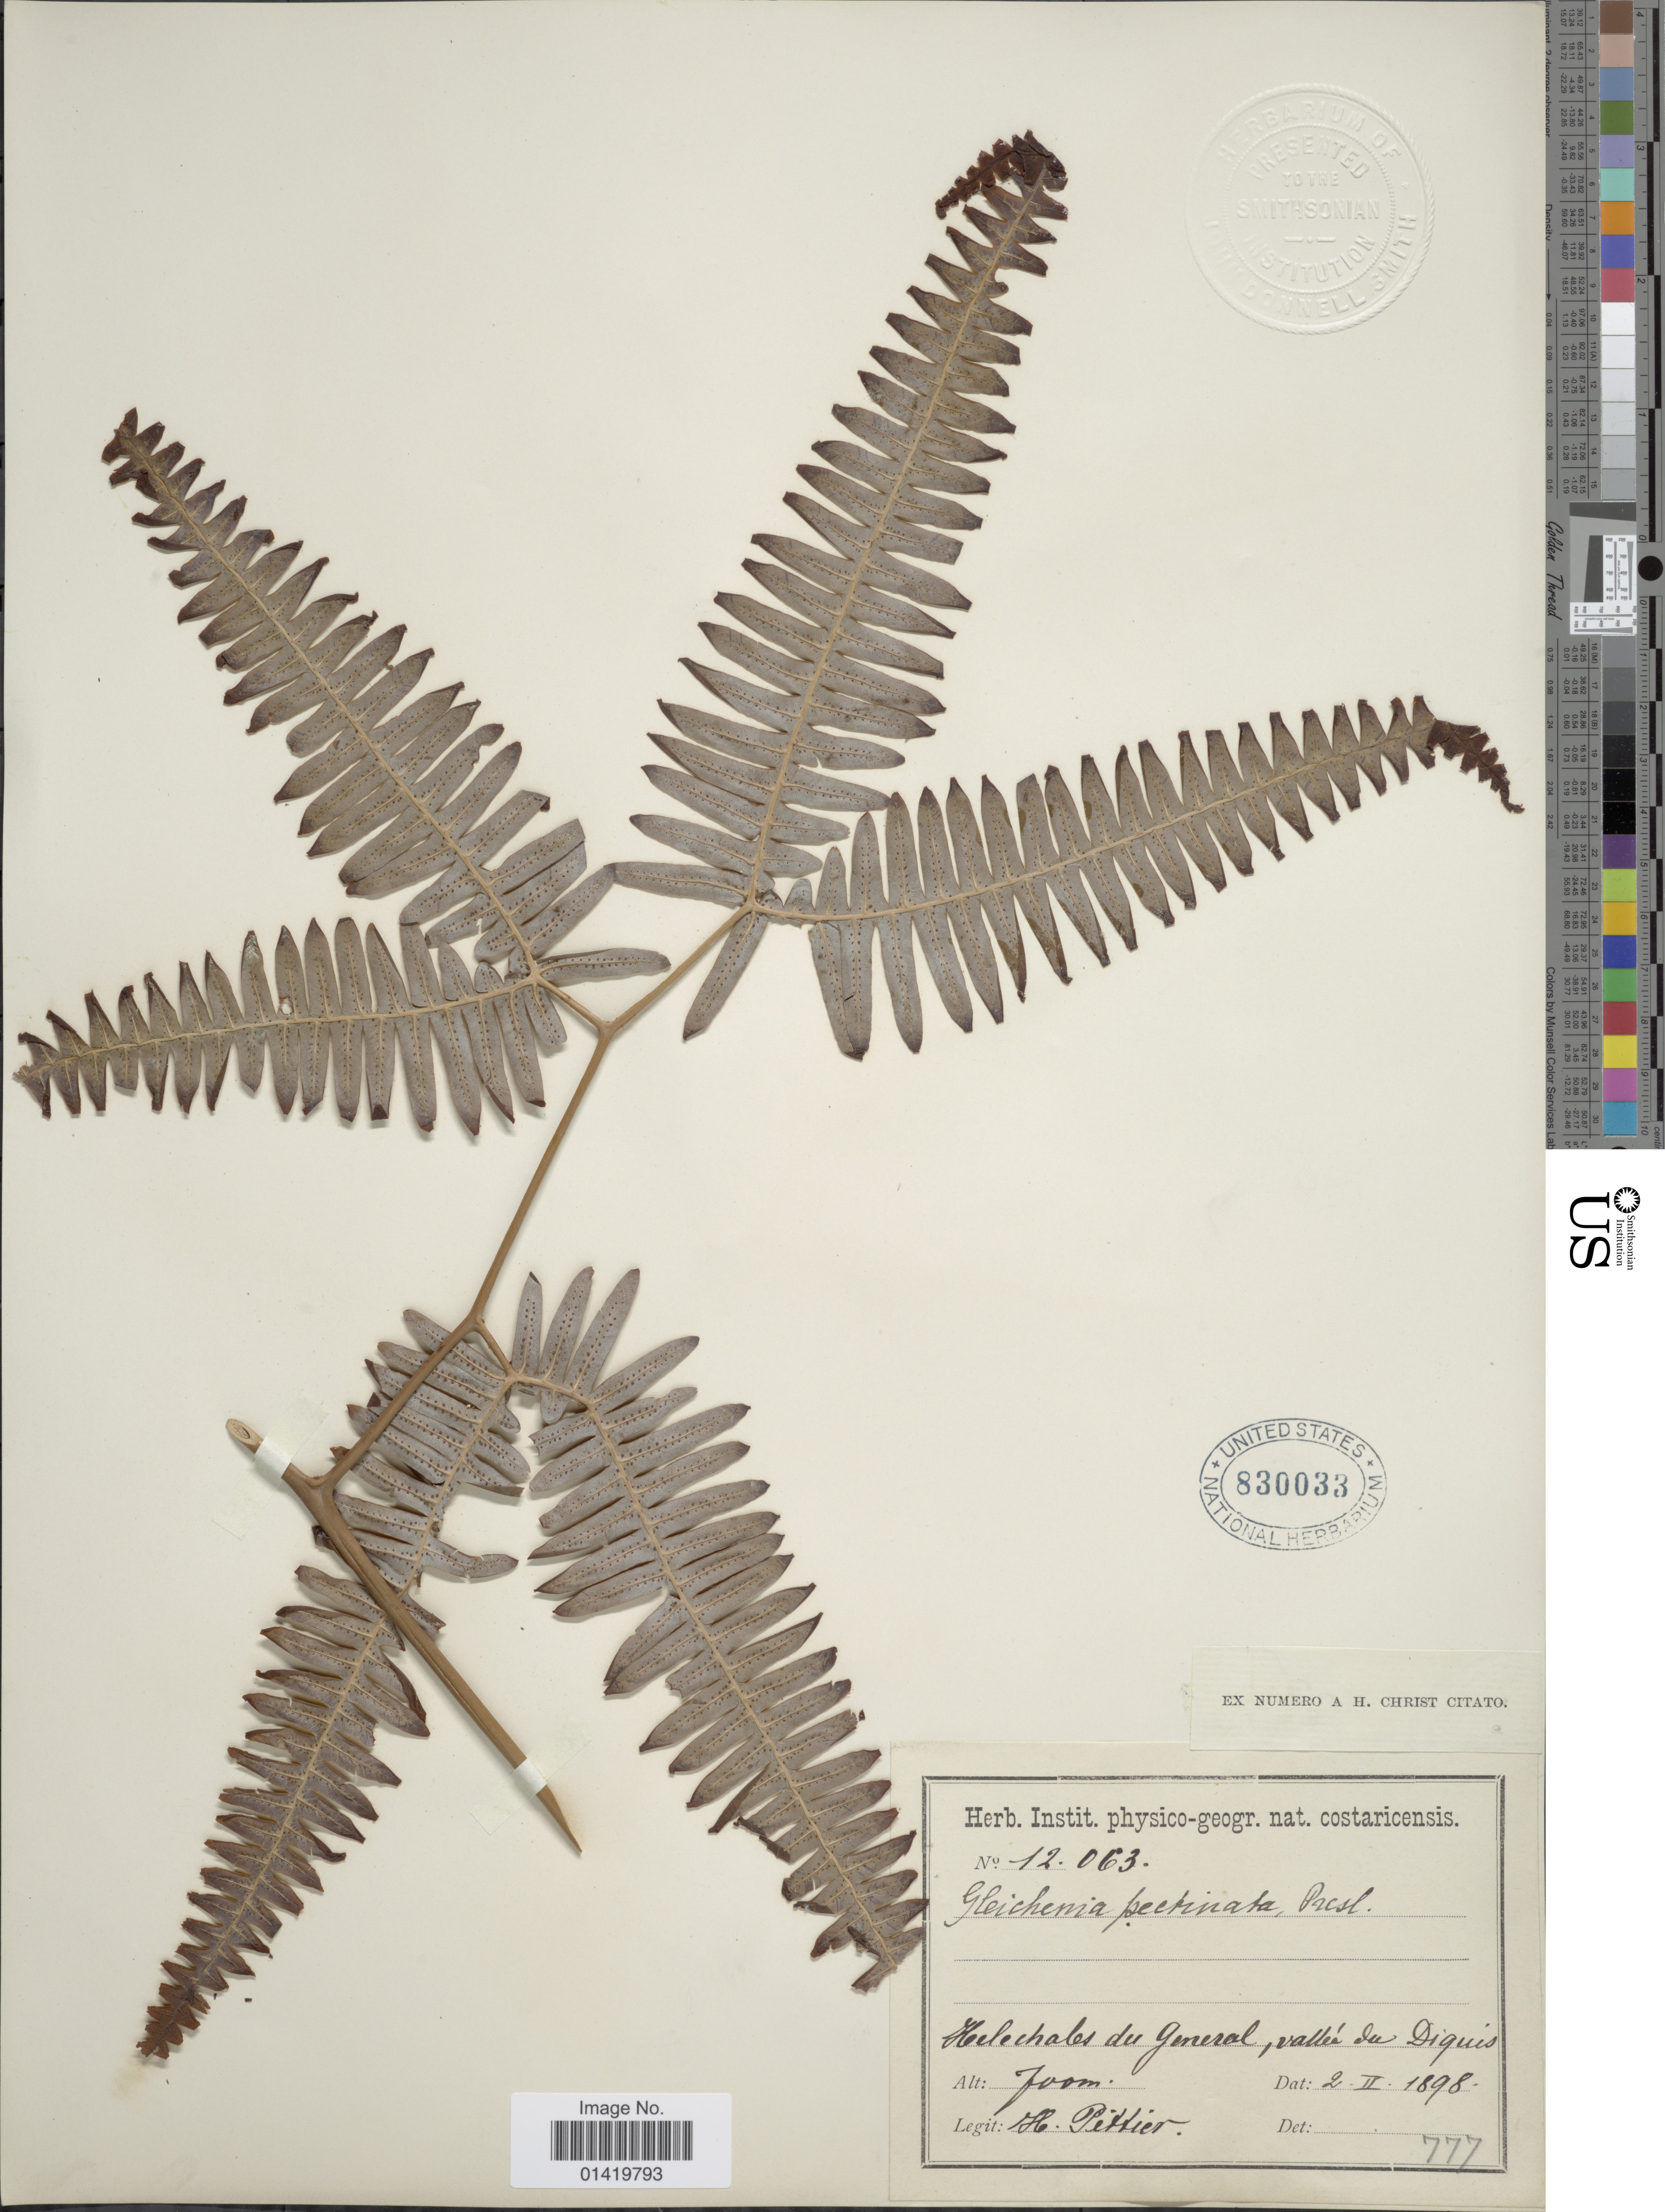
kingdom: Plantae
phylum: Tracheophyta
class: Polypodiopsida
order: Gleicheniales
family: Gleicheniaceae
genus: Gleichenella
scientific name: Gleichenella pectinata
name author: (Willd.) Ching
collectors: H. F. Pittier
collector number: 12063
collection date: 1898-02-02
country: Costa Rica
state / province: Puntarenas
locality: Helechales der General, vallée du Diquis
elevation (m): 700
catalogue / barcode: US 830033